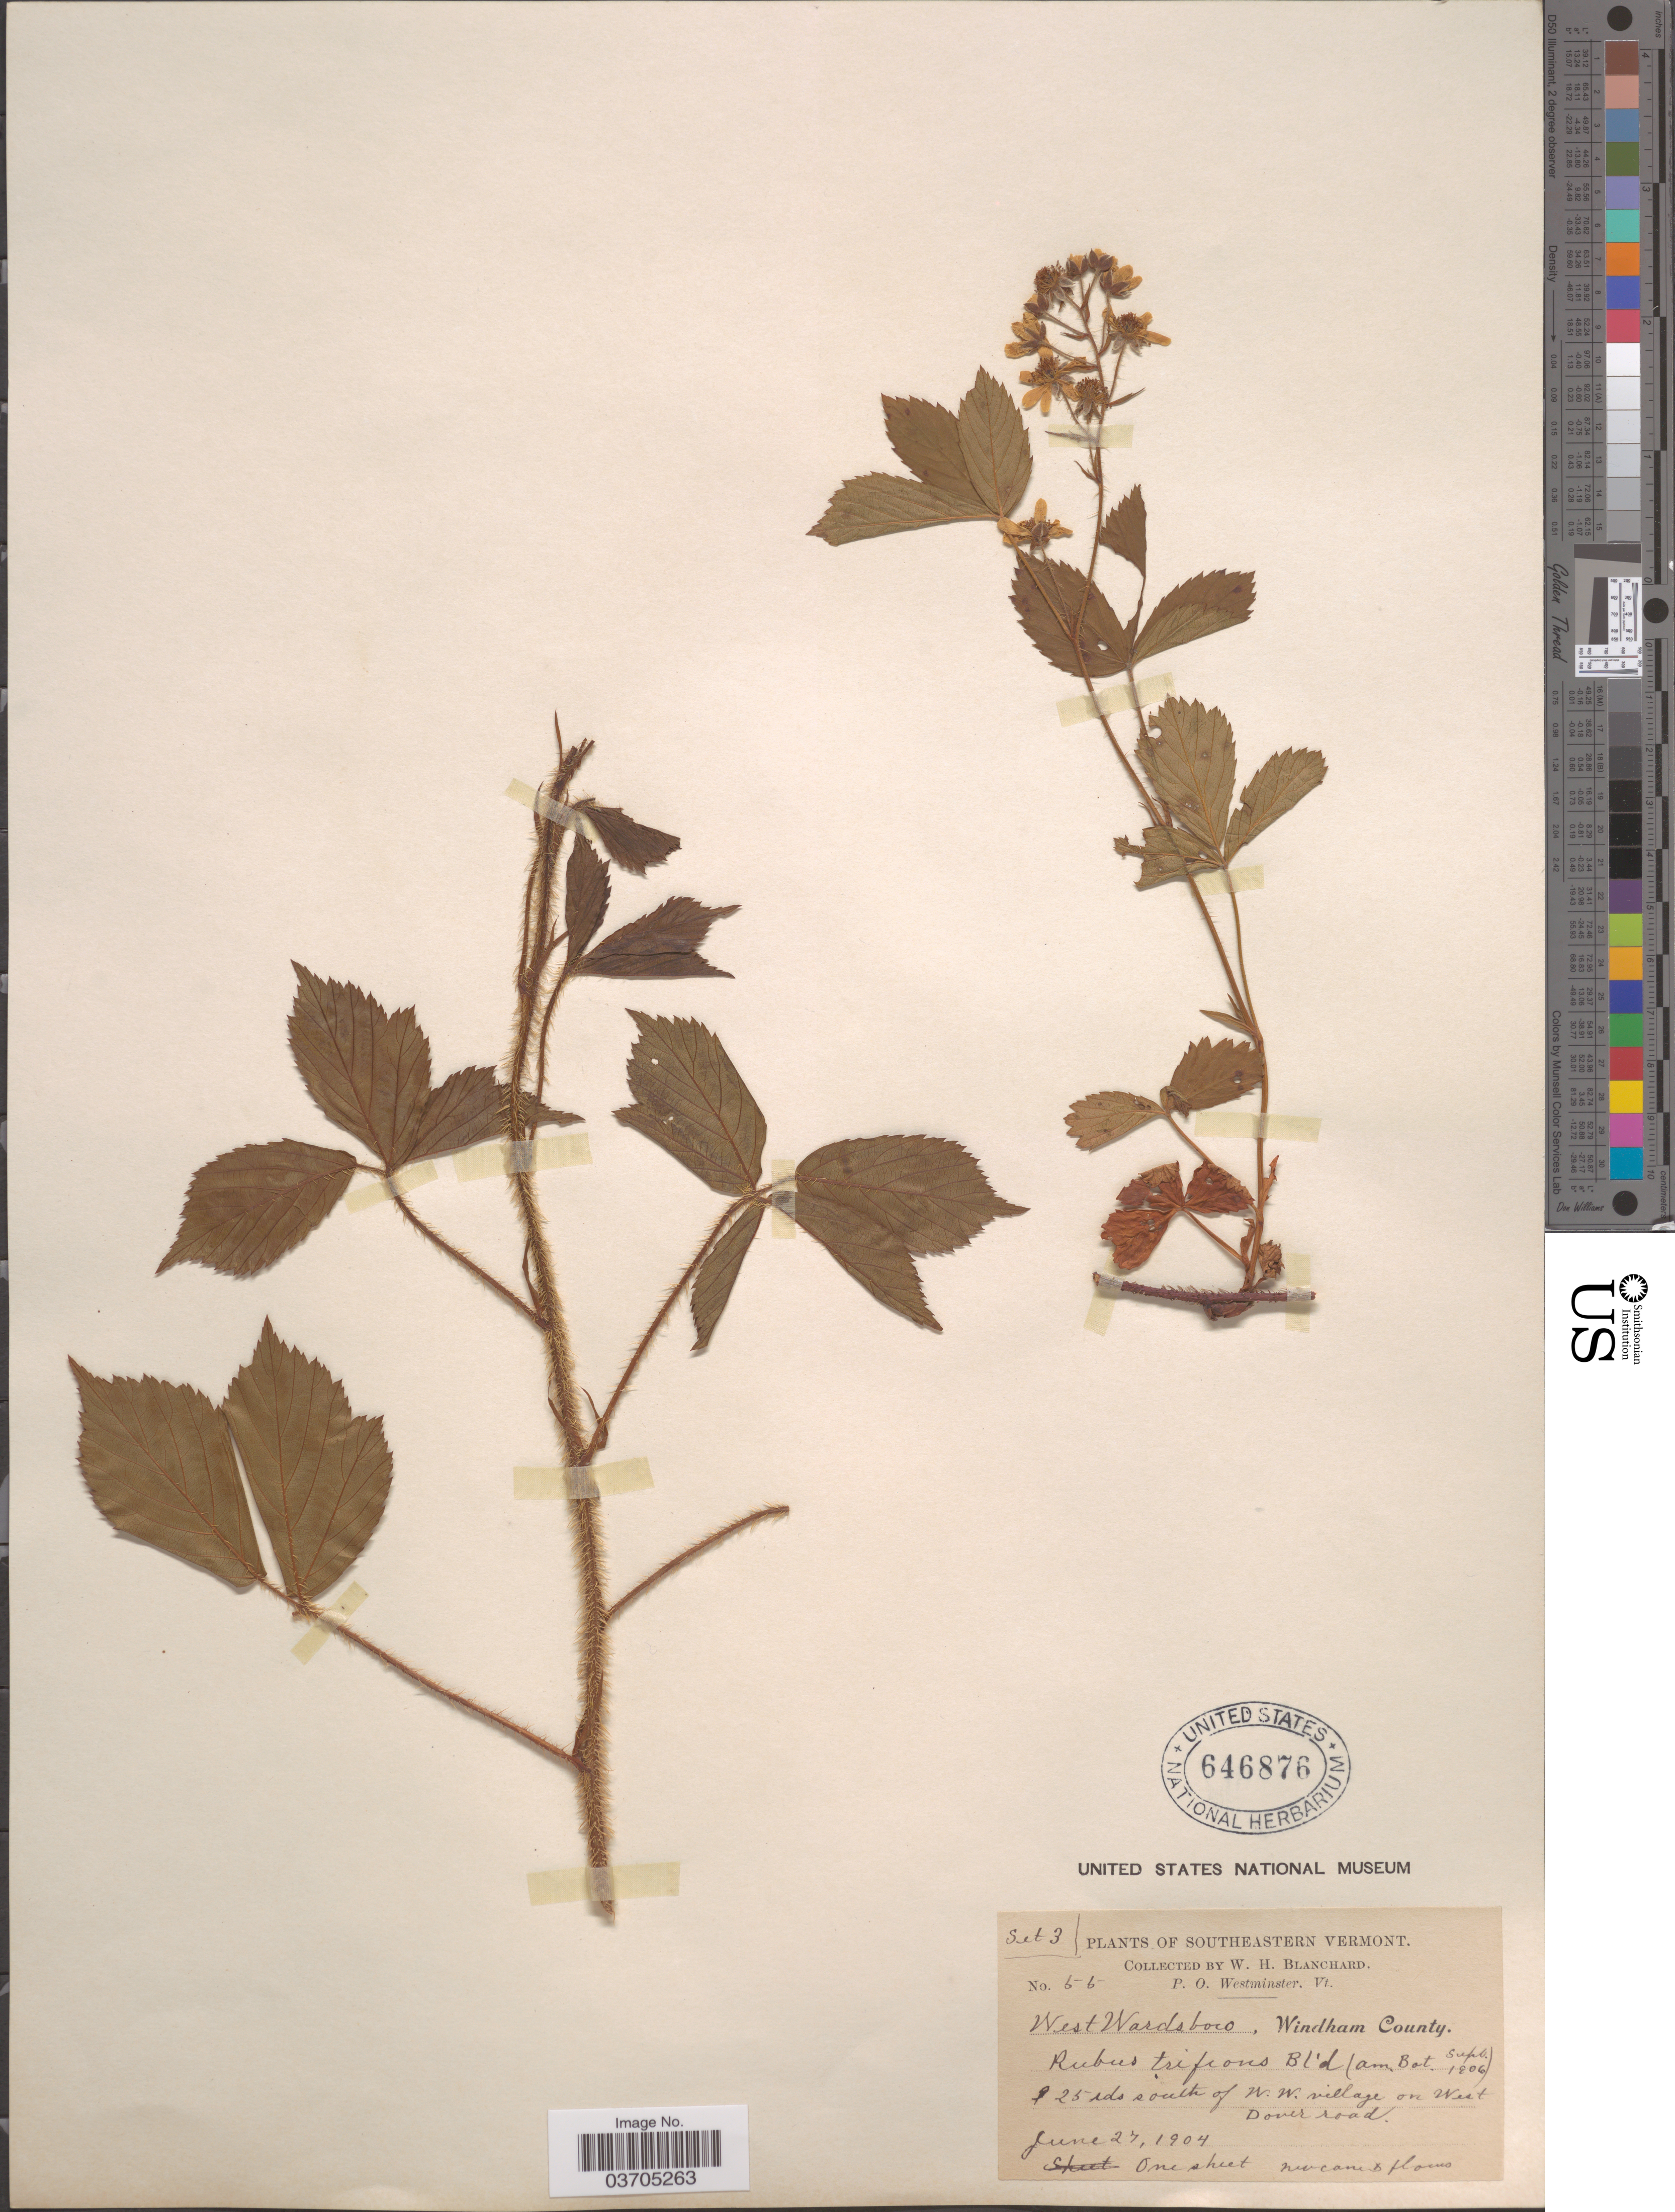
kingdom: Plantae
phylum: Tracheophyta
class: Magnoliopsida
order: Rosales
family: Rosaceae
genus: Rubus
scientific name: Rubus trifrons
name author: Blanch.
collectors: W. H. Blanchard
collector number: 55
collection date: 1904-06-27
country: United States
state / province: Vermont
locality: Southeastern Vermont. West Wardsboro. Windham County. 25 ids south of W.W. village on West Dover road.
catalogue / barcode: US 646876